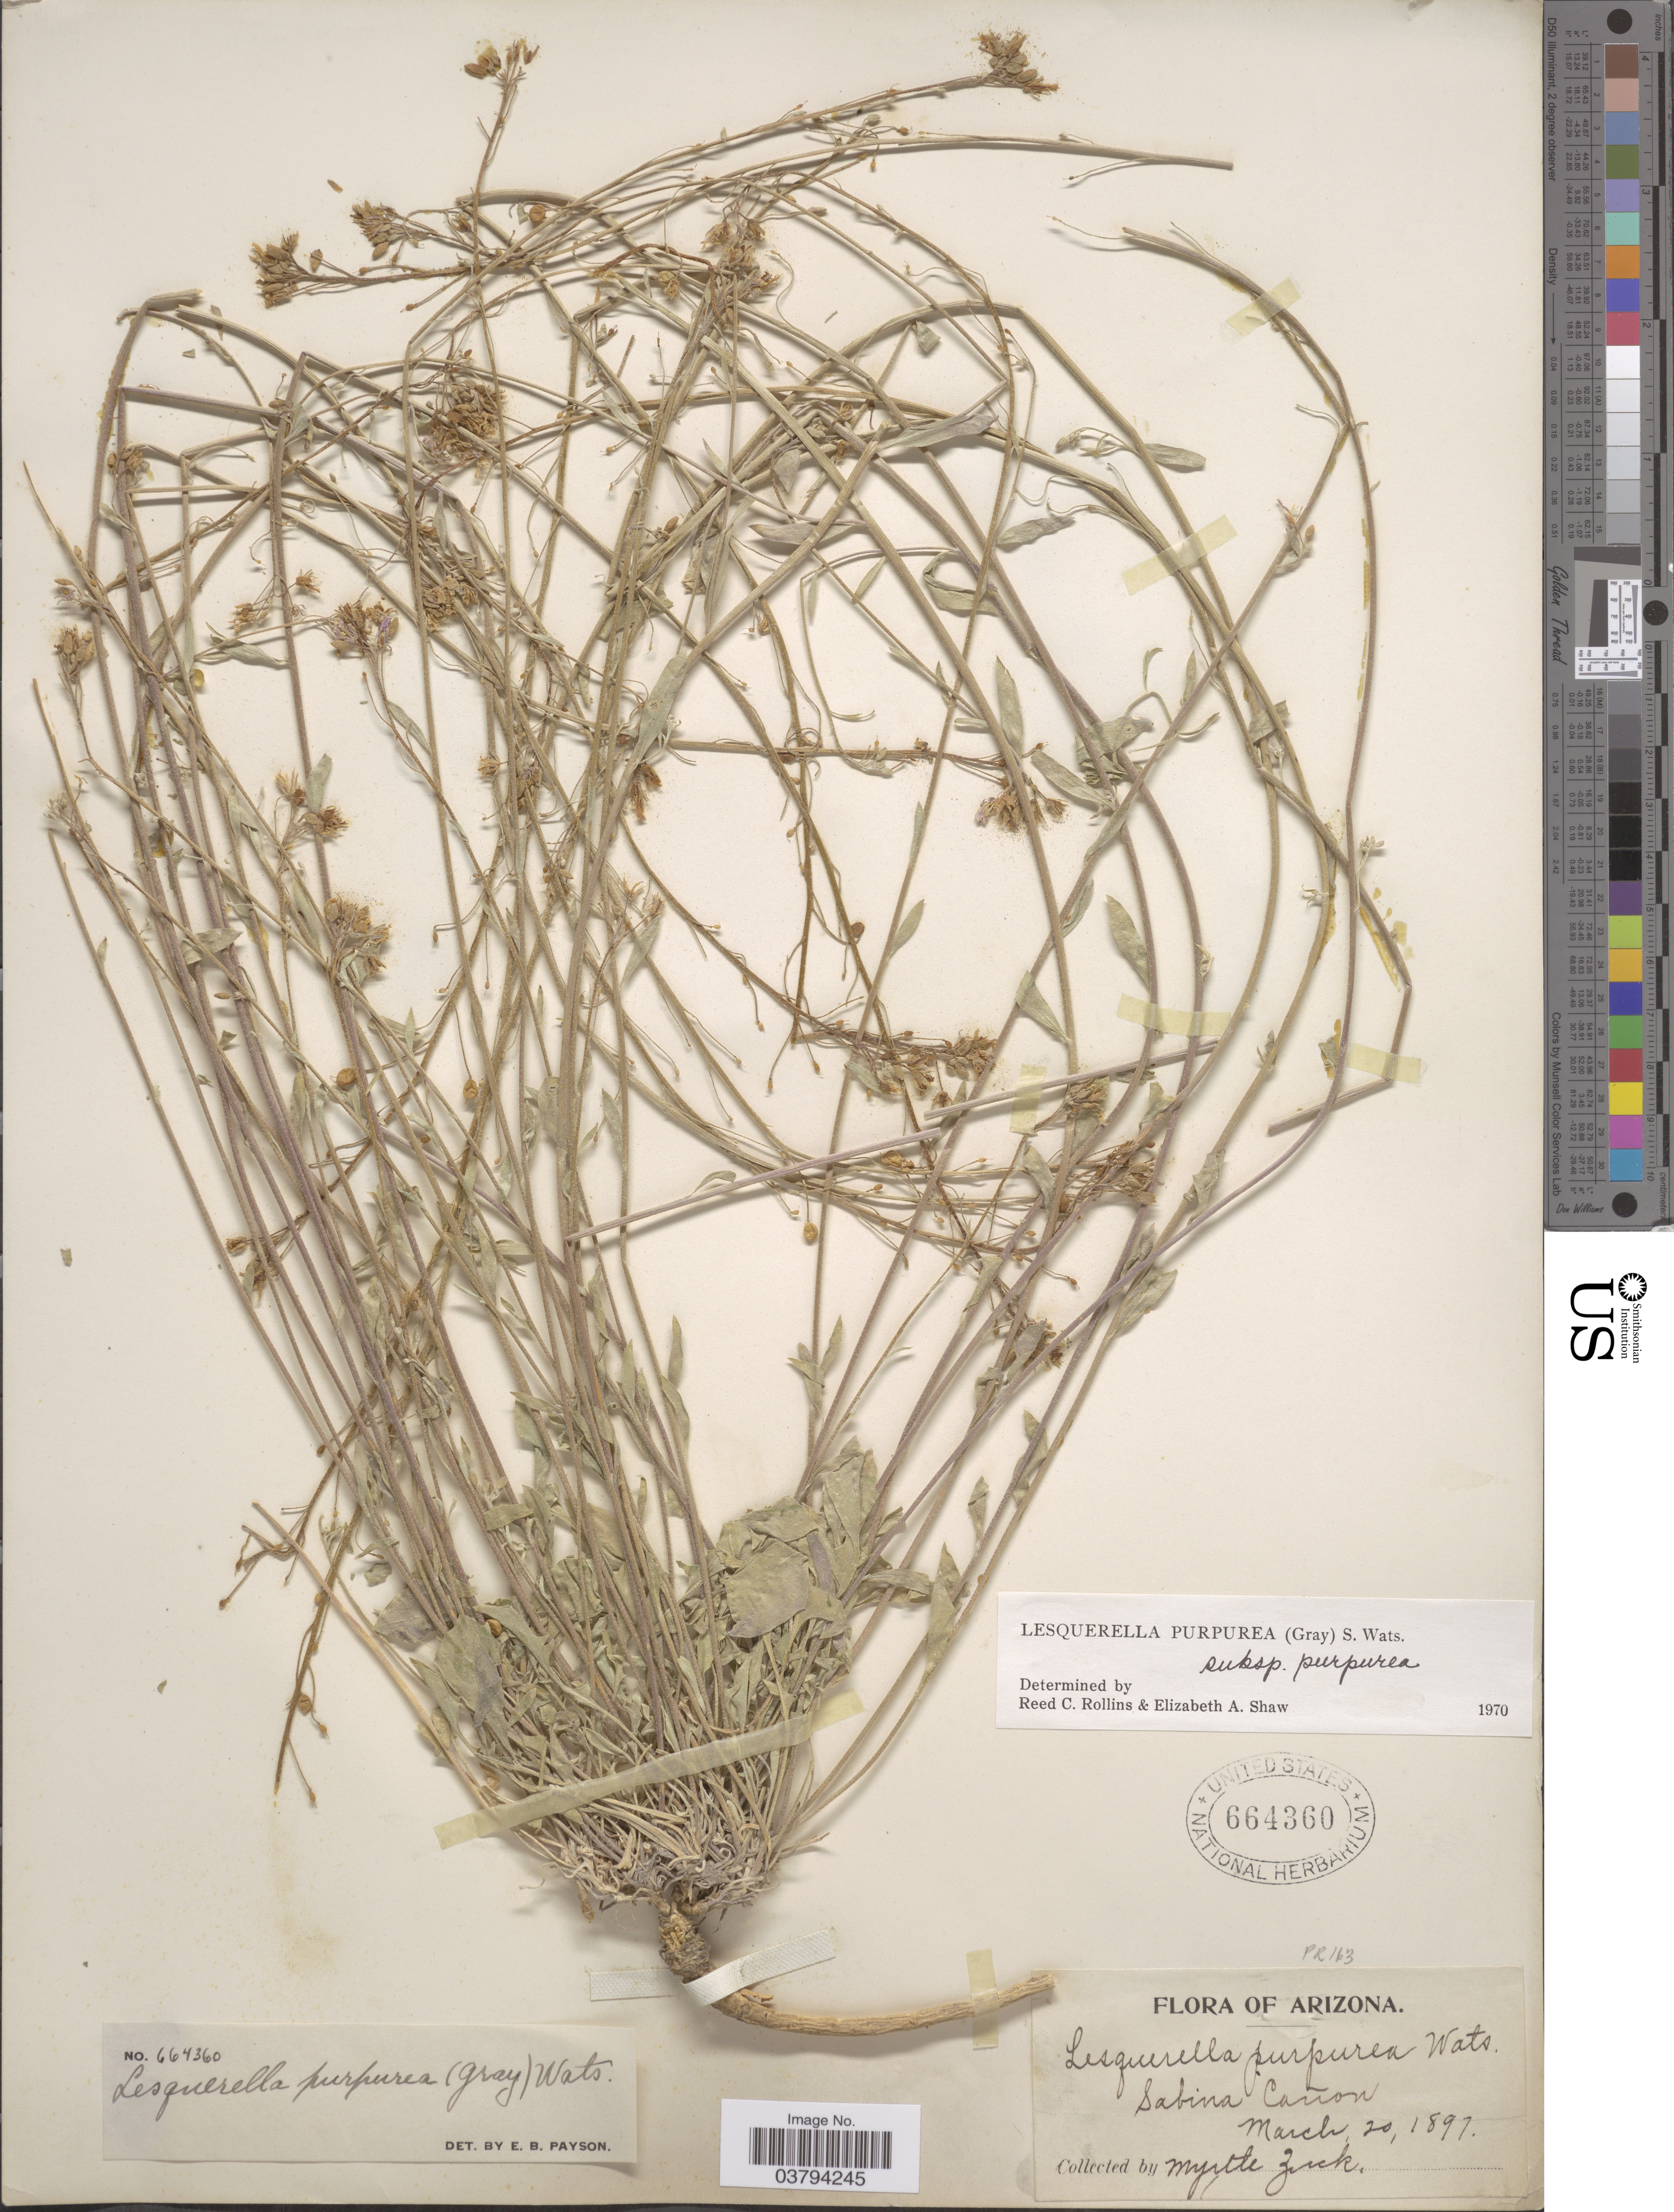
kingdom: Plantae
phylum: Tracheophyta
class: Magnoliopsida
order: Brassicales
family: Brassicaceae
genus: Lesquerella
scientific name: Lesquerella purpurea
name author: (A. Gray) S. Watson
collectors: M. Zuck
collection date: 1897-03-20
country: United States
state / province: Arizona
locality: Sabina Cañon.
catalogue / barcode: US 664360